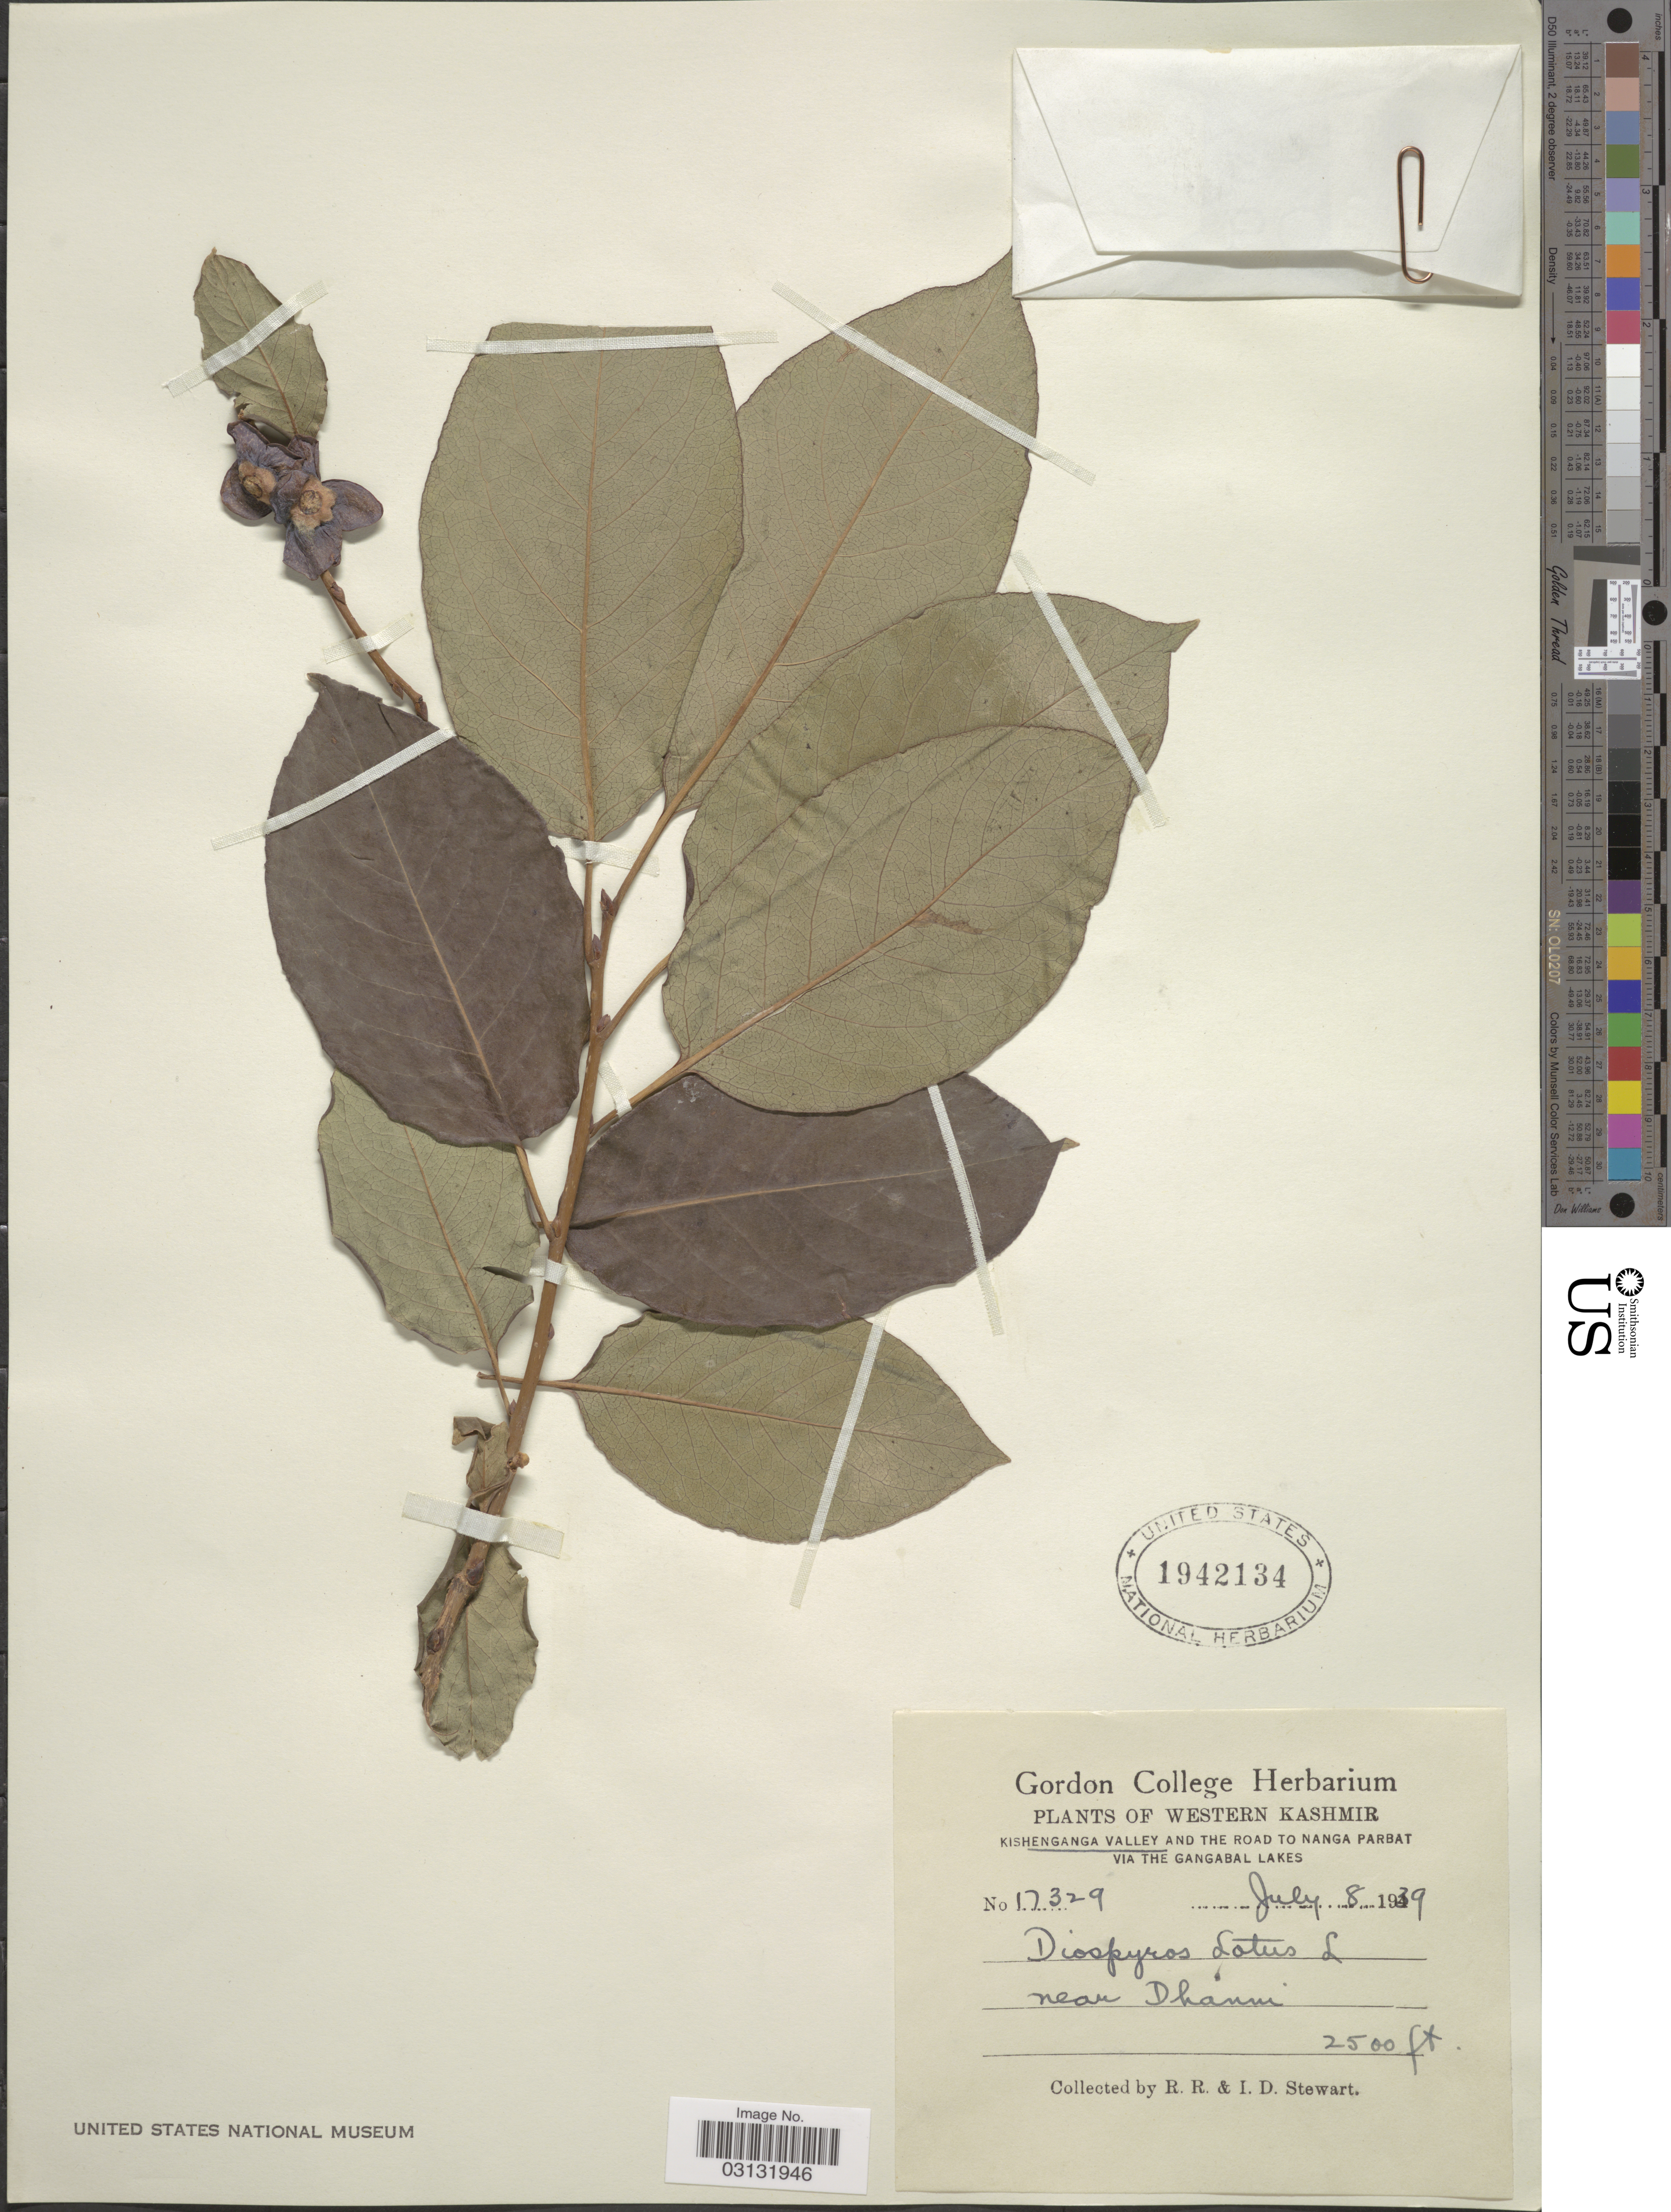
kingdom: Plantae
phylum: Tracheophyta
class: Magnoliopsida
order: Ericales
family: Ebenaceae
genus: Diospyros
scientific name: Diospyros lotus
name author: L.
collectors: R. Stewart & I. Stewart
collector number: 17329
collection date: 1939-07-08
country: India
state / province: Jammu and Kashmir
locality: Western Kashmir. Kishenganga Valley and the road to Nanga Parbat via the Gangabal Lakes. Near Dhanni.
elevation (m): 762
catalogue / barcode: US 1942134